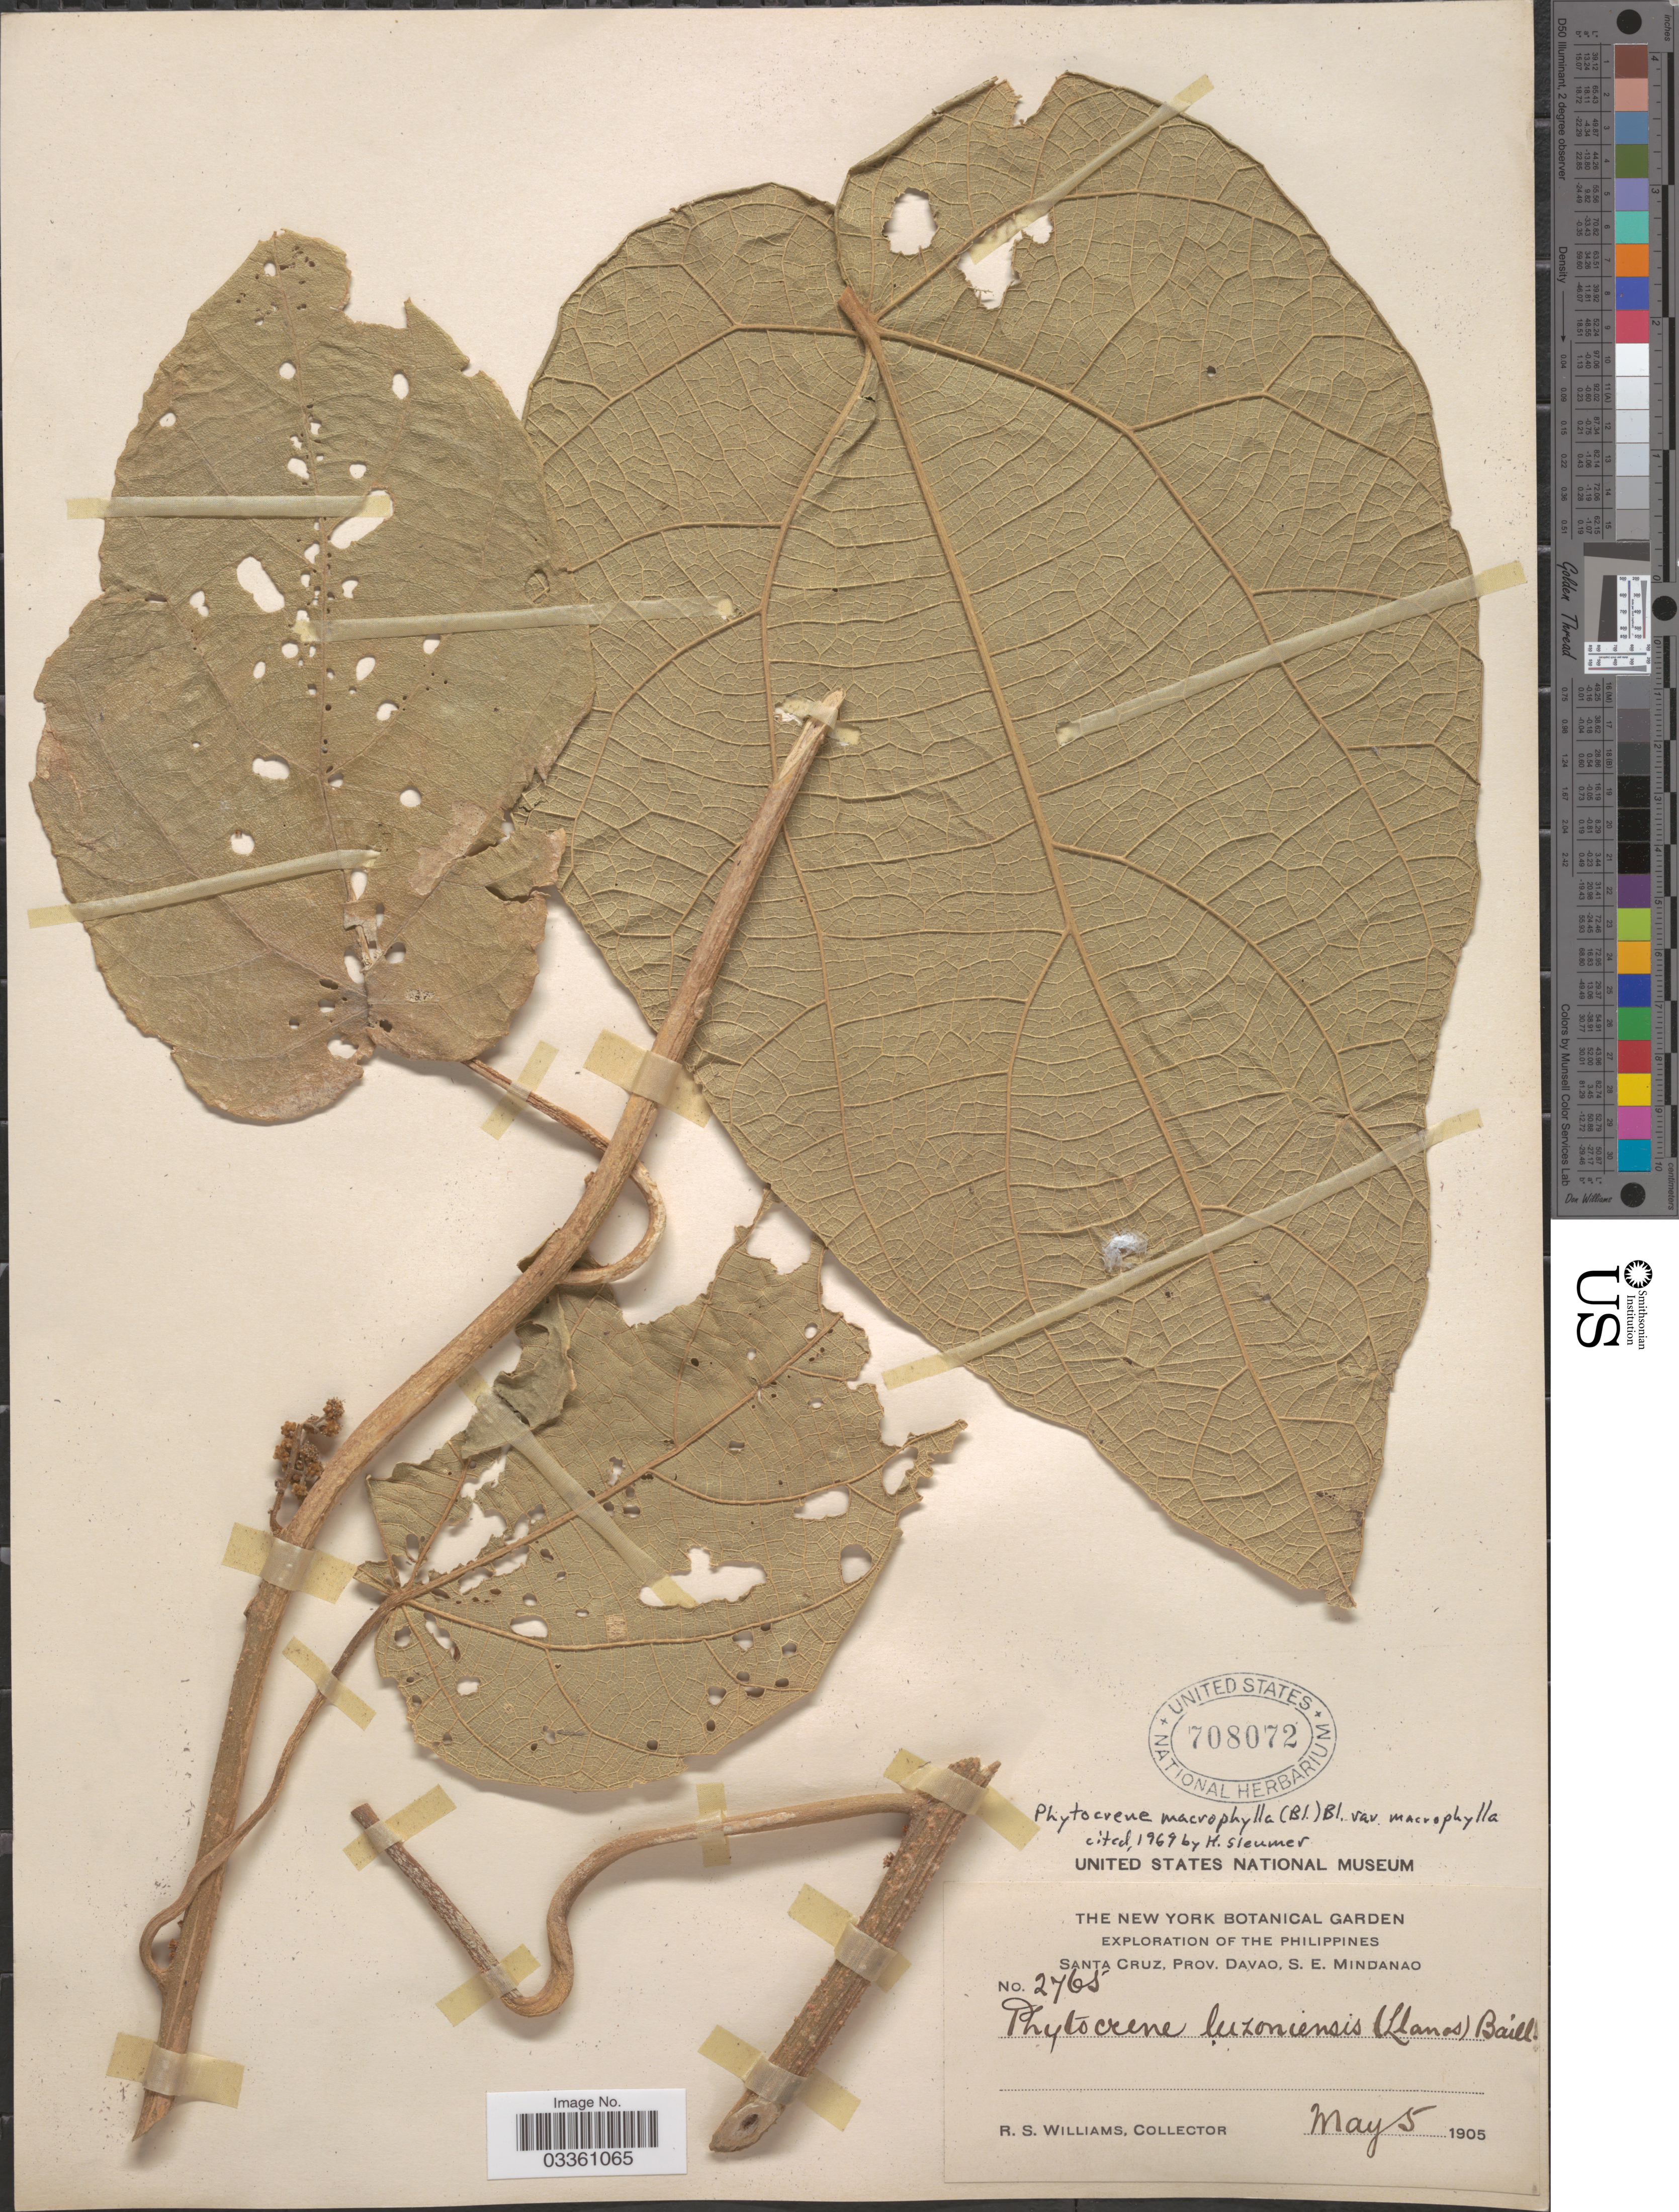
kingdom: Plantae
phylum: Tracheophyta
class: Magnoliopsida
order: Icacinales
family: Icacinaceae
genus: Phytocrene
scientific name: Phytocrene macrophylla var. macrophylla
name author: (Blume) Blume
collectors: R. S. Williams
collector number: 2765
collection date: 1905-05-05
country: Philippines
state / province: Davao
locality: Santa Cruz, S. E. Mindanao.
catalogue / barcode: US 708072